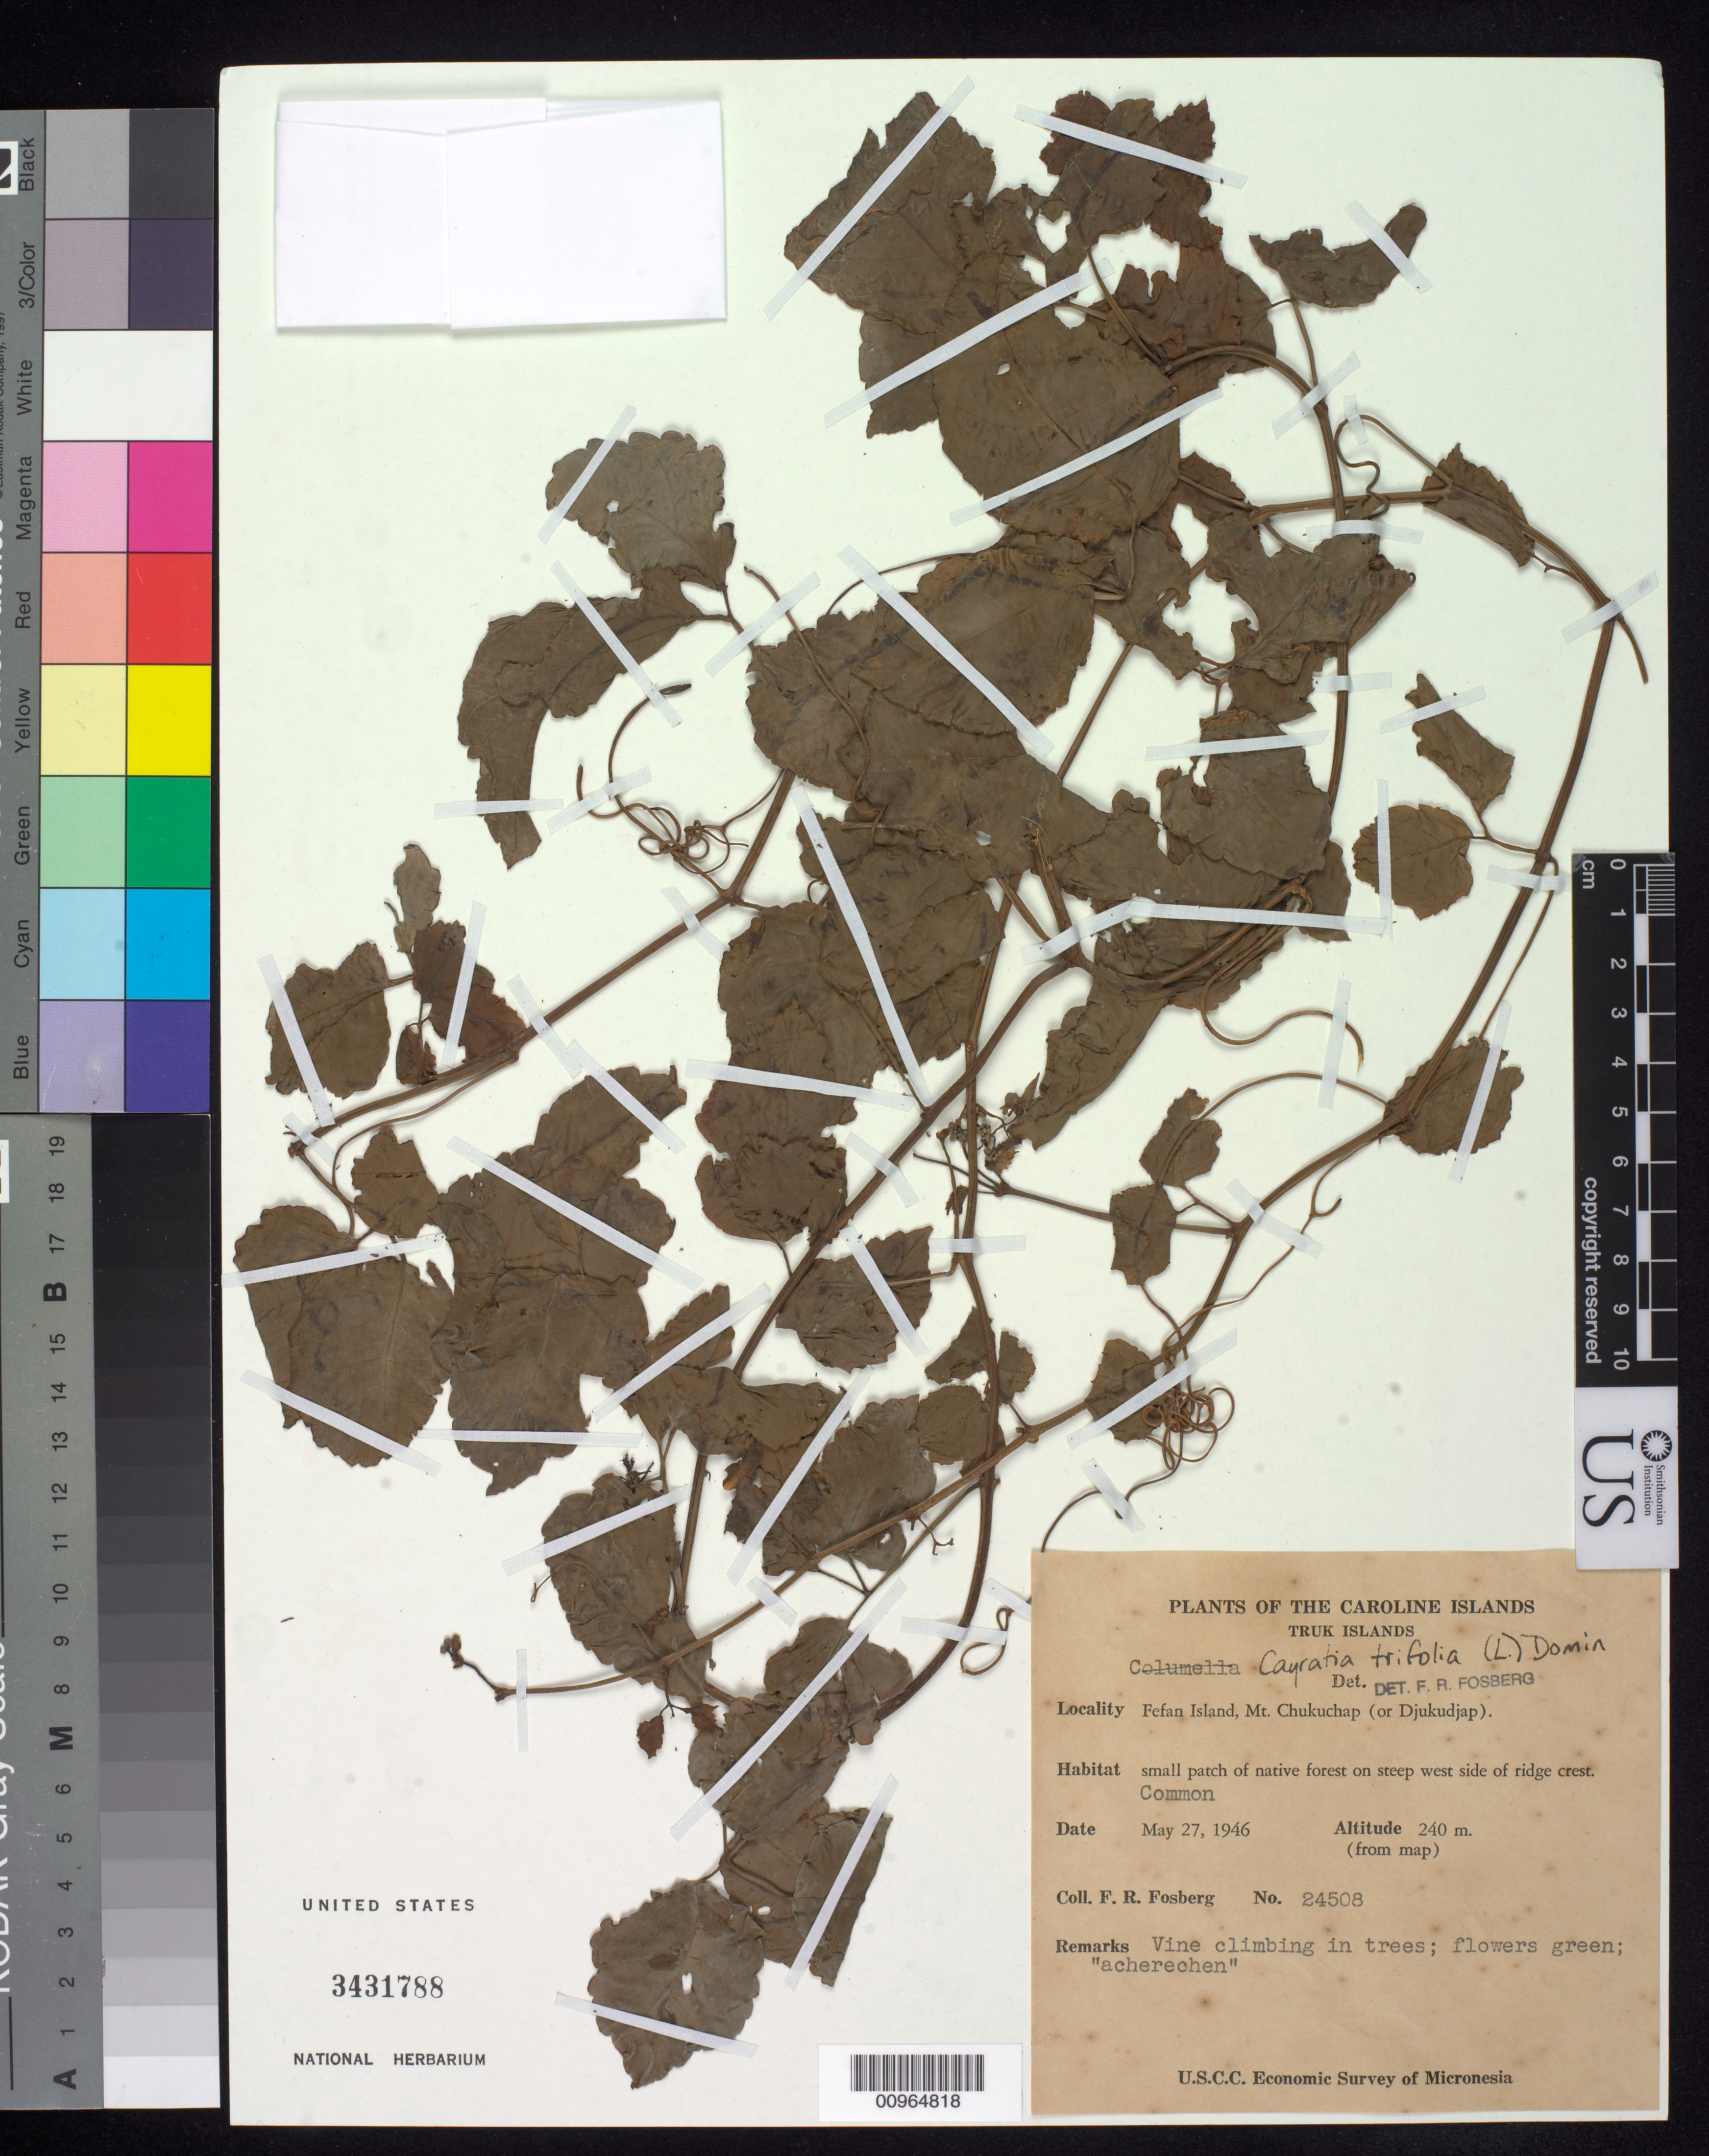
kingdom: Plantae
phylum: Tracheophyta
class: Magnoliopsida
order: Vitales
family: Vitaceae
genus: Causonis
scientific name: Causonis trifolia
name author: (L.) Mabb. & J. Wen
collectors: F. R. Fosberg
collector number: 24508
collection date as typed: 27 May 1946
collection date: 1946-05-27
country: Micronesia, Federated States of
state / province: Truk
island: Fefan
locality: Mt. Chukuchap (or Djukudjap). small patch of forest on steep west side of ridge crest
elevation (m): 240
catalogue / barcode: US 3431788